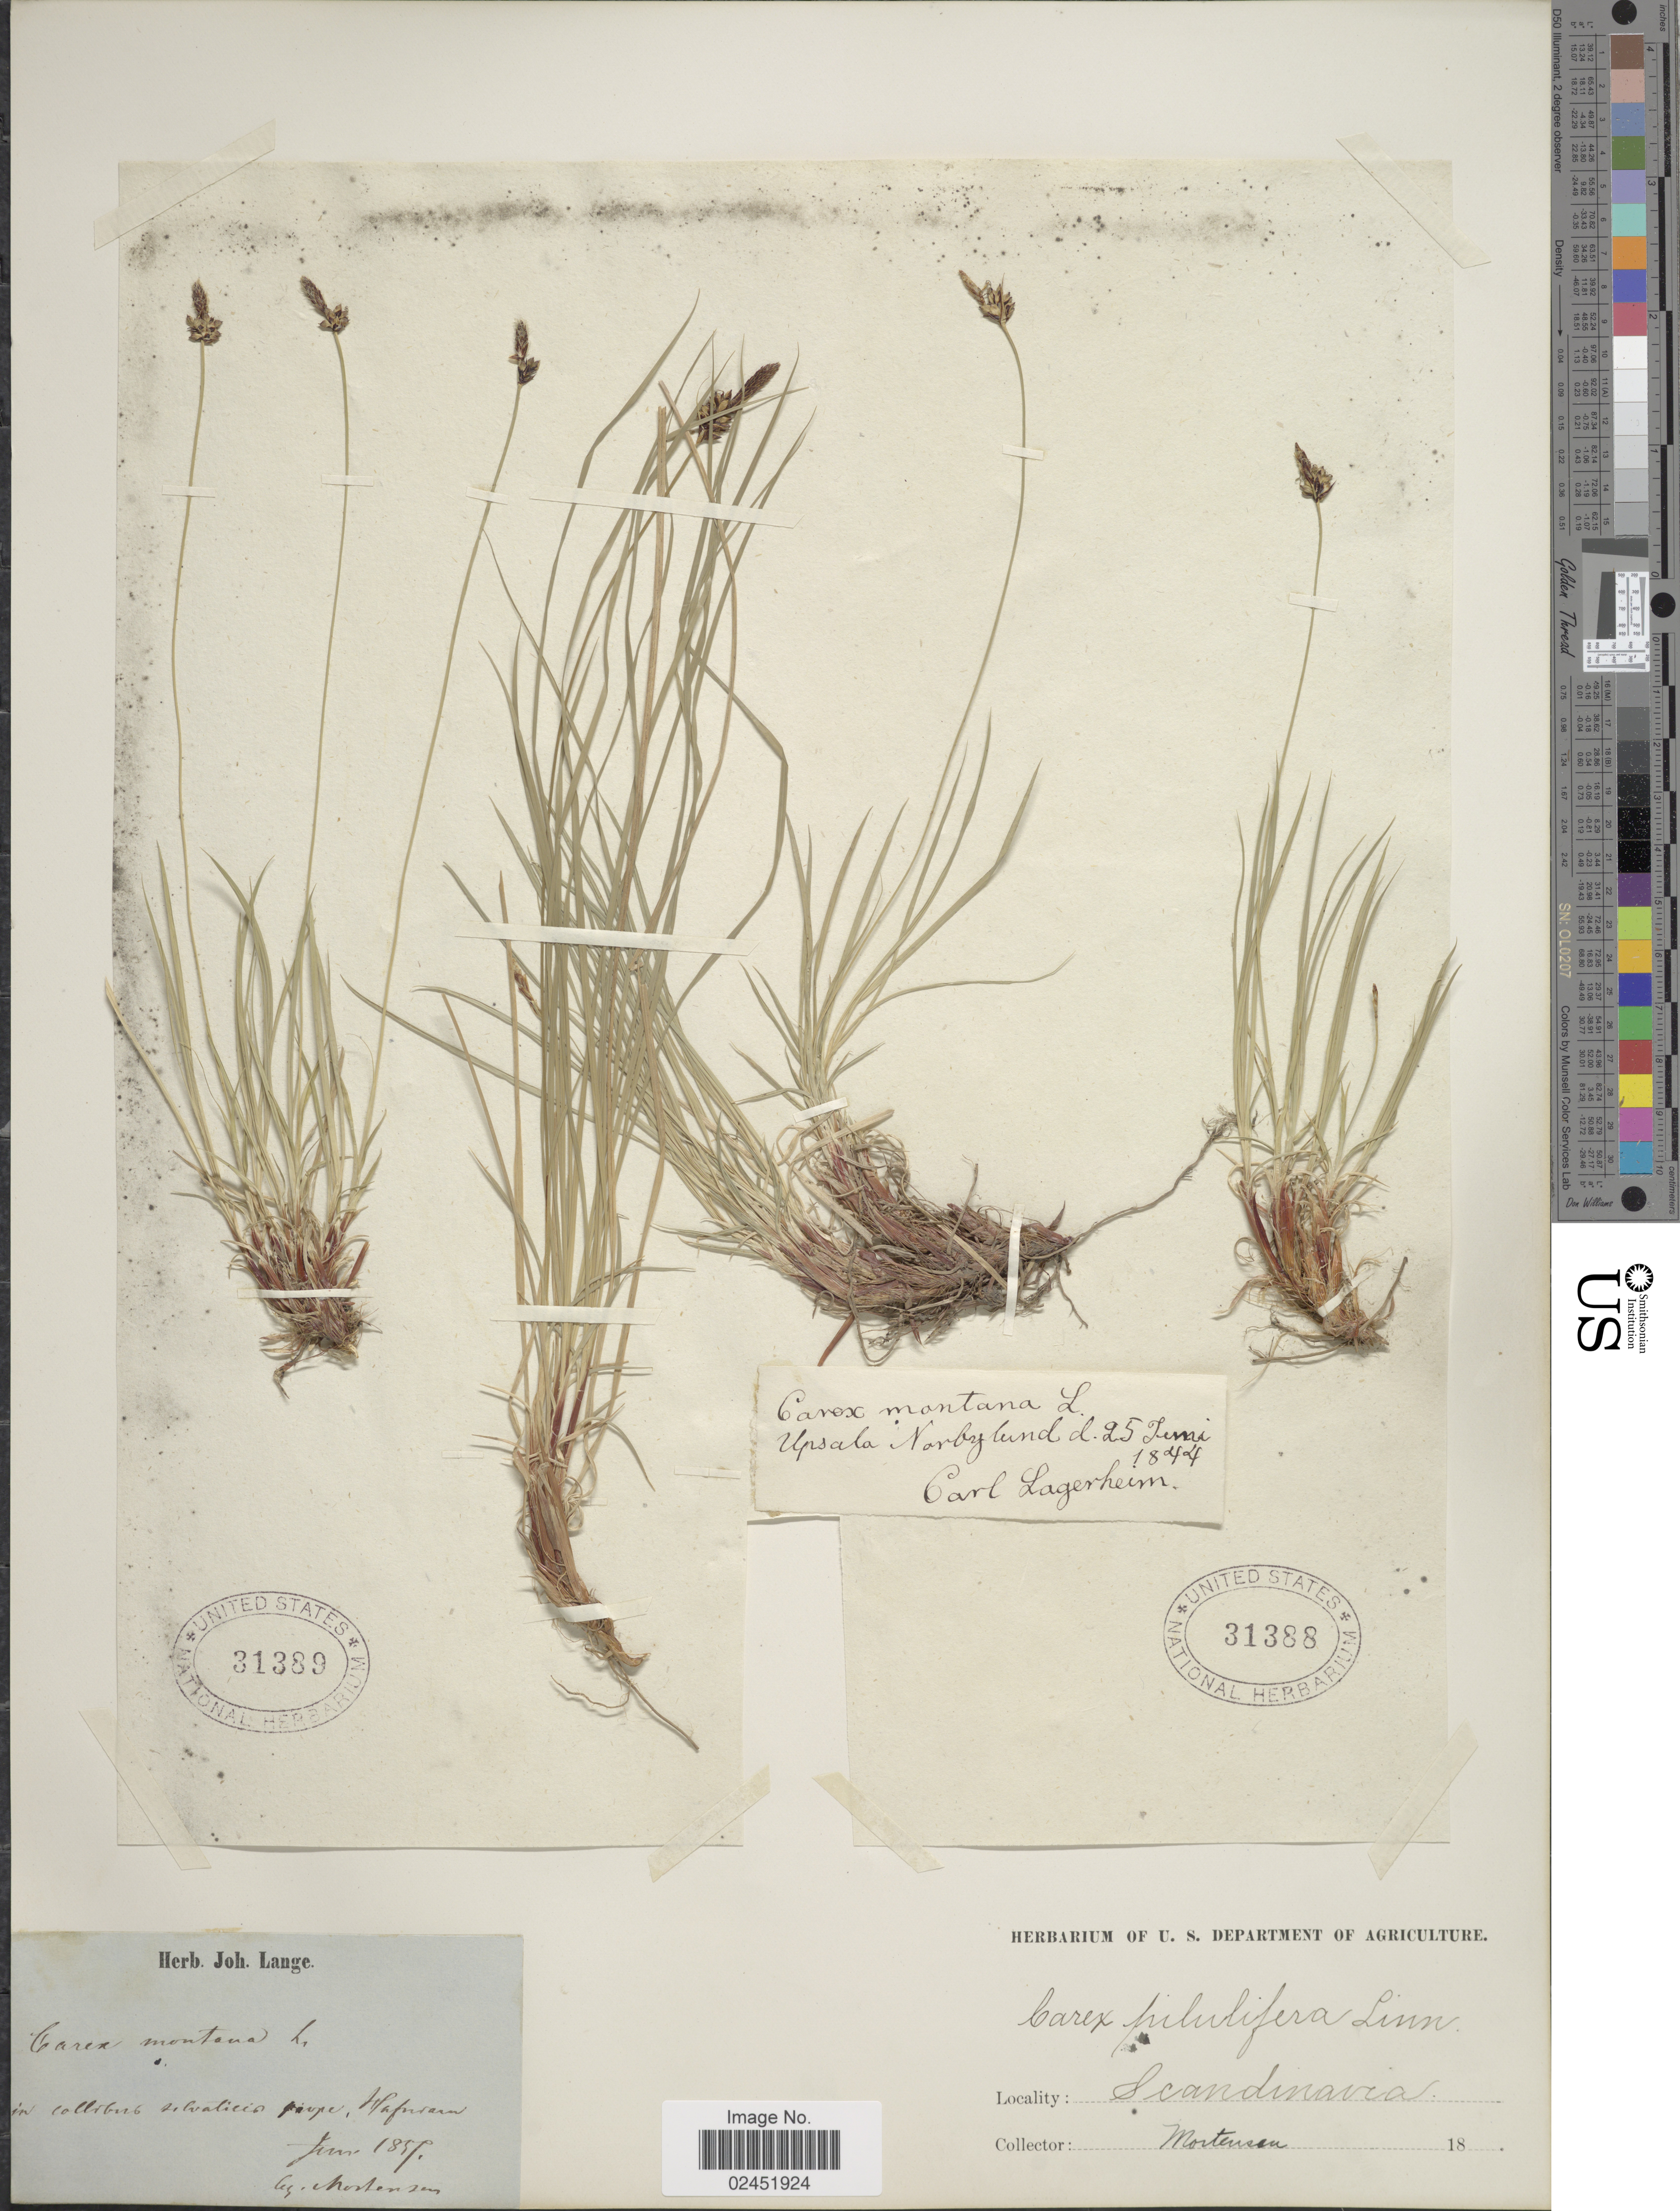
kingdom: Plantae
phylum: Tracheophyta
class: Liliopsida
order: Poales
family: Cyperaceae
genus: Carex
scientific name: Carex pilulifera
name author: L.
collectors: C. Lagerheim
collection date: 1844-06-25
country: Sweden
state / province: Uppsala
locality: Upsala Norbylund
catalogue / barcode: US 31389-2